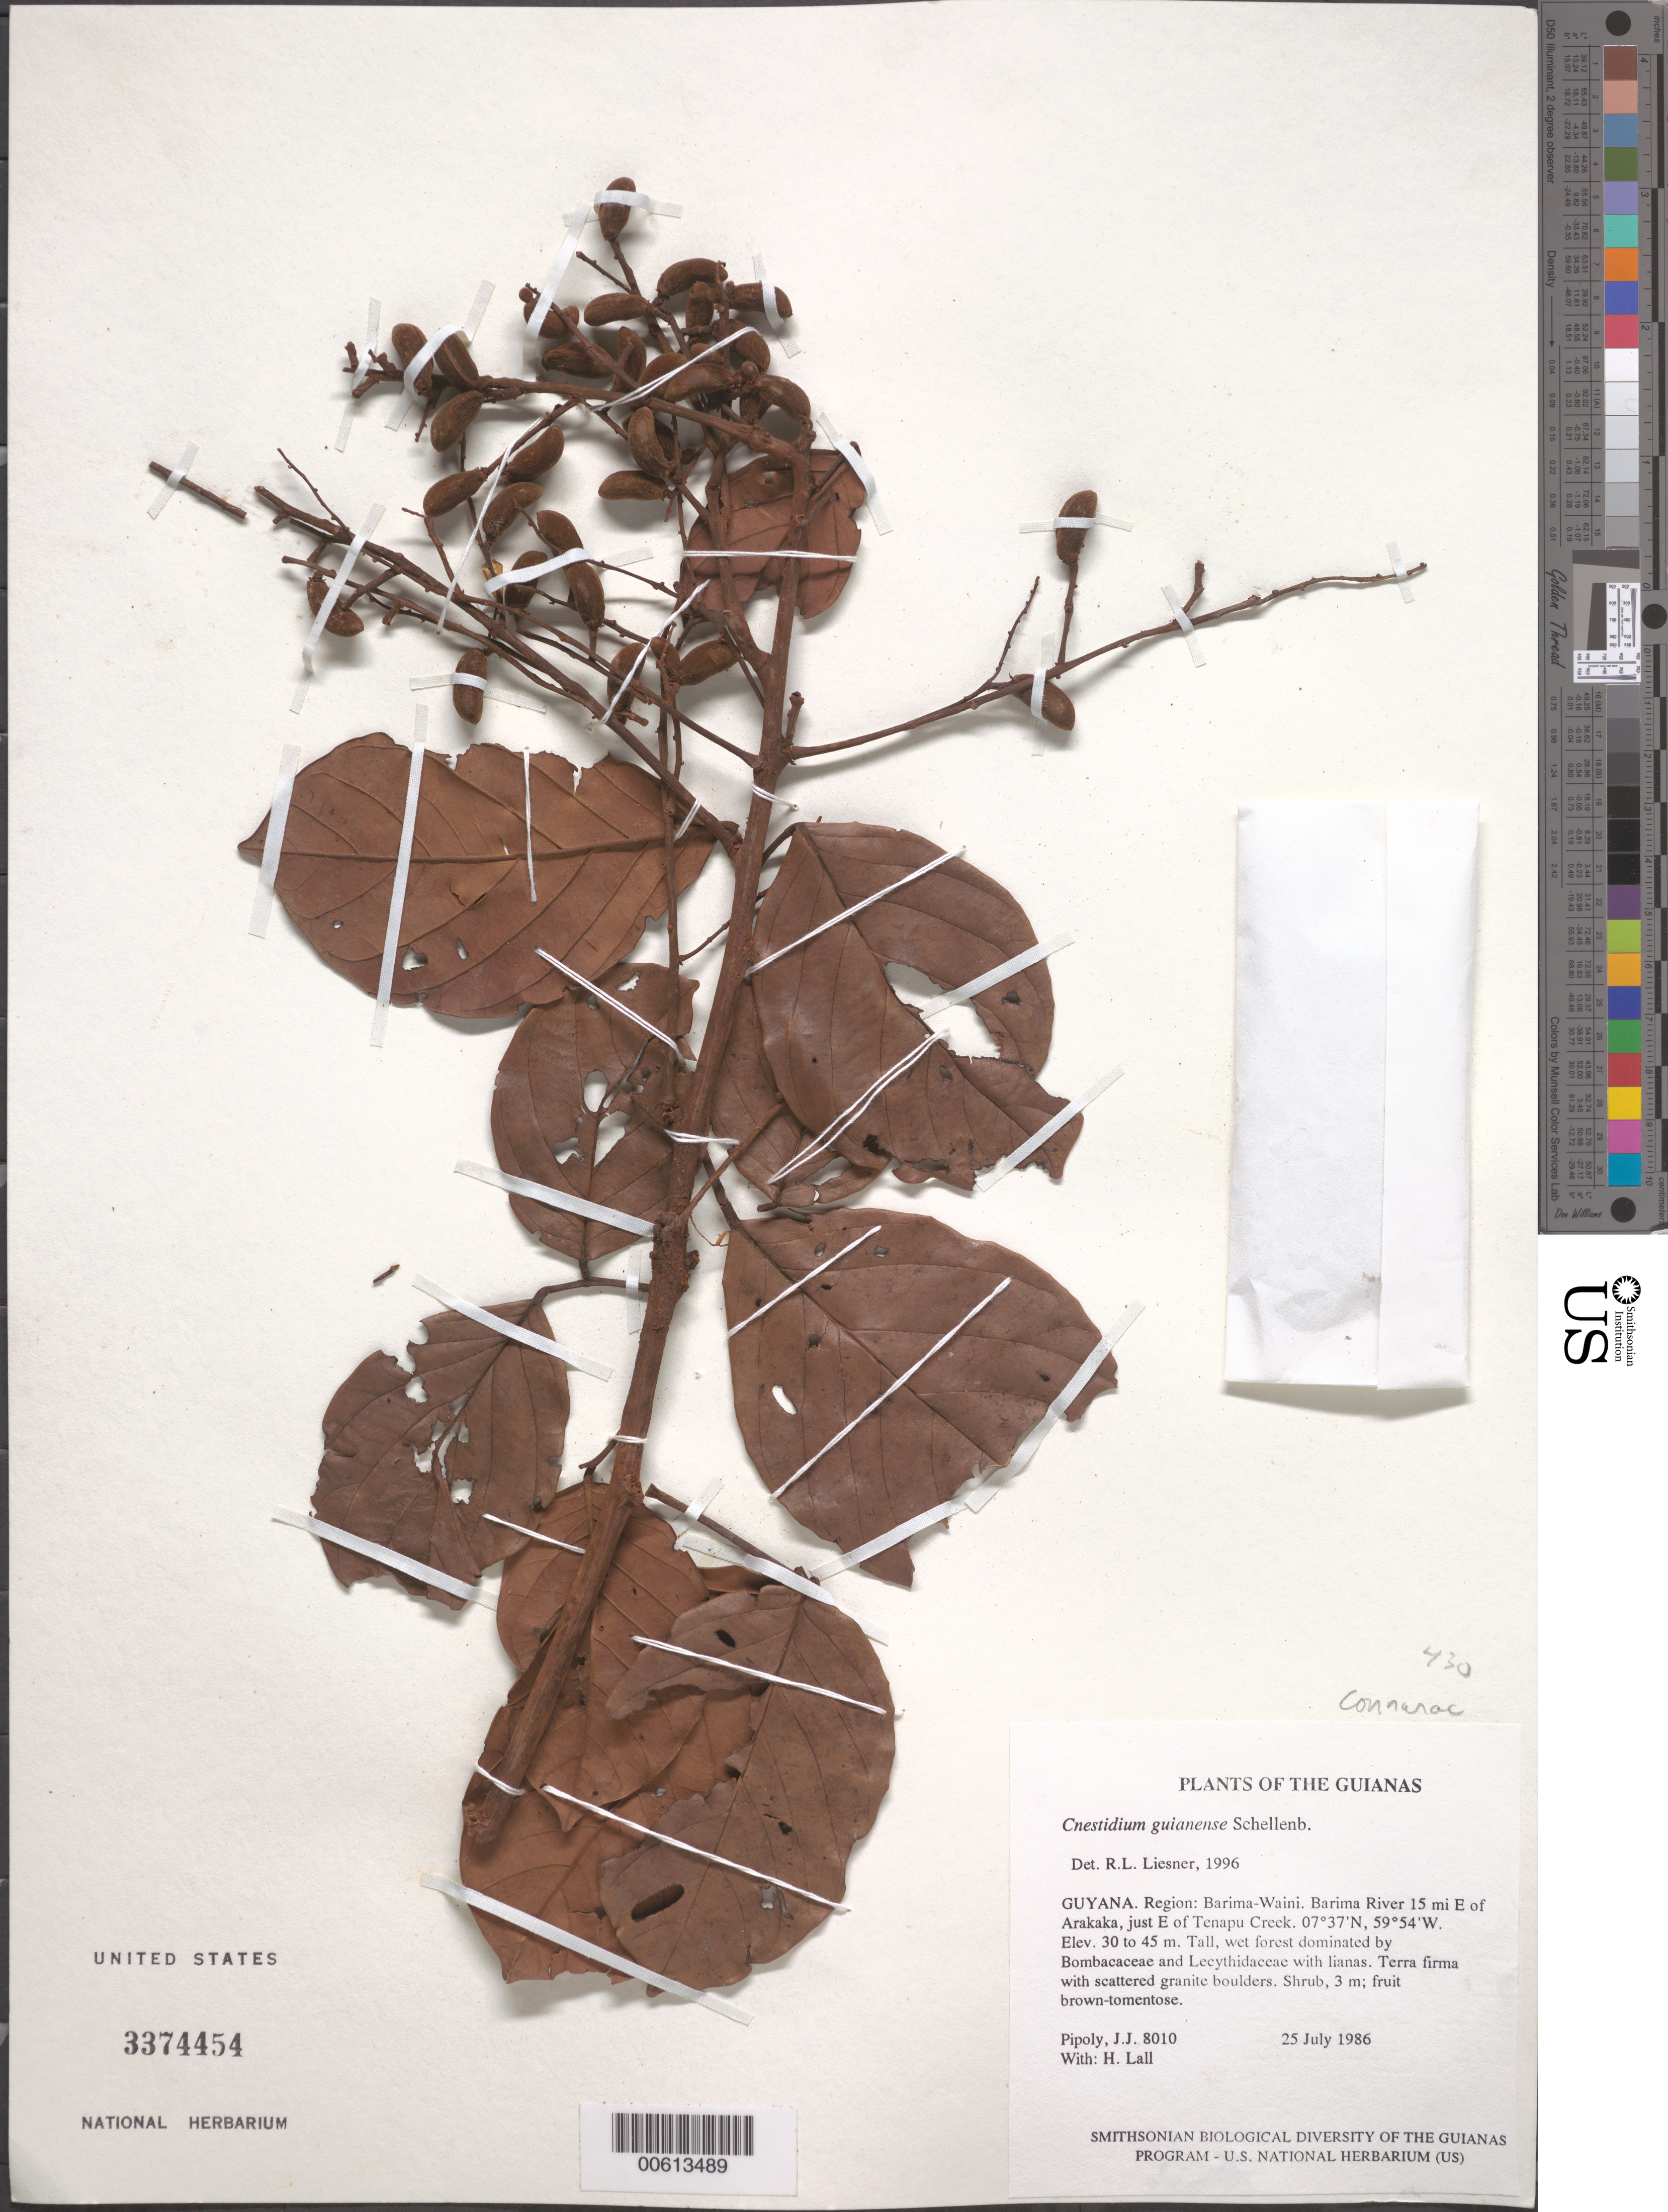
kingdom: Plantae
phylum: Tracheophyta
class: Magnoliopsida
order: Oxalidales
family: Connaraceae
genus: Cnestidium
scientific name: Cnestidium guianense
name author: (G. Schellenb.) G. Schellenb.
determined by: Liesner, R. L.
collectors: J. J. Pipoly & H. Lall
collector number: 8010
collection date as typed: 25 July 1986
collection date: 1986-07-25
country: Guyana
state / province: Barima-Waini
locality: Barima River 15 mi E of Arakaka, just E of Tenapu Creek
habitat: Tall, wet forest dominated by Bombacaceae and Lecythidaceae with lianas. Terra firma with scattered granite boulders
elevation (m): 30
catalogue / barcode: US 3374454